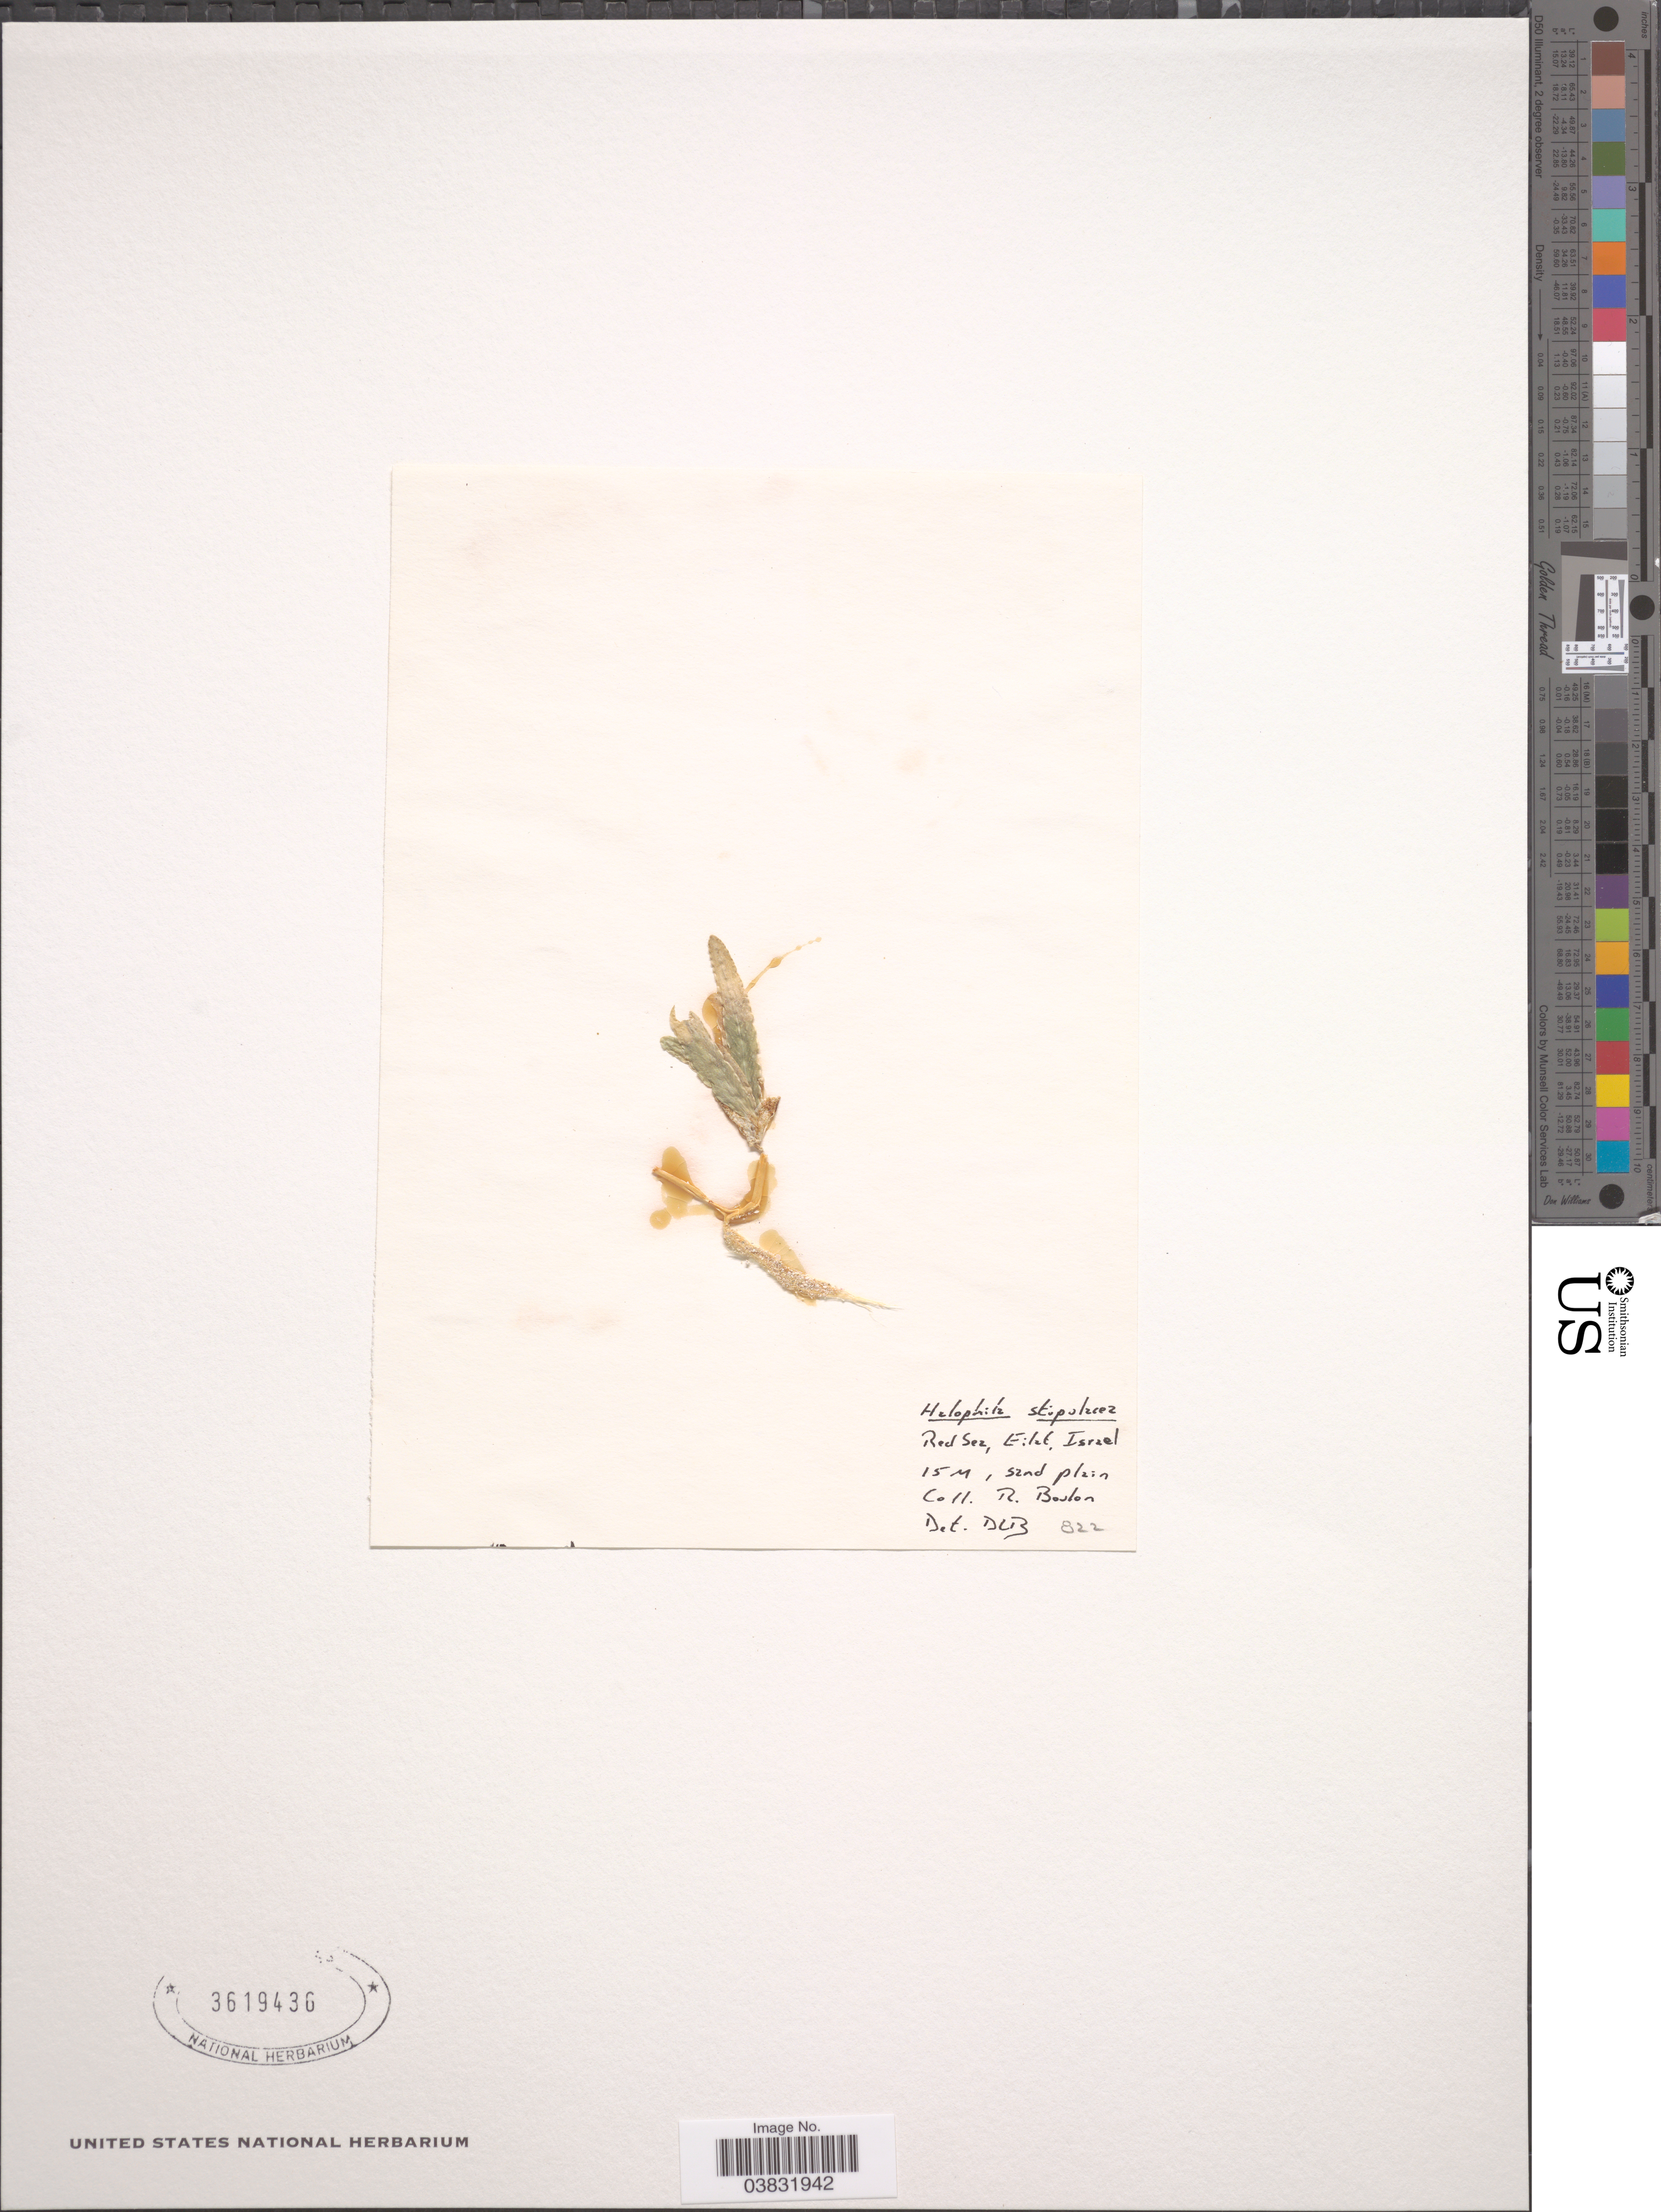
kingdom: Plantae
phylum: Tracheophyta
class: Liliopsida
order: Alismatales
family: Hydrocharitaceae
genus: Halophila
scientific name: Halophila stipulacea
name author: (Forssk.) Asch.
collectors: R. Boulon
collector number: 822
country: Israel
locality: Red Sea, Eilat.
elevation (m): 15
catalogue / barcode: US 3619436